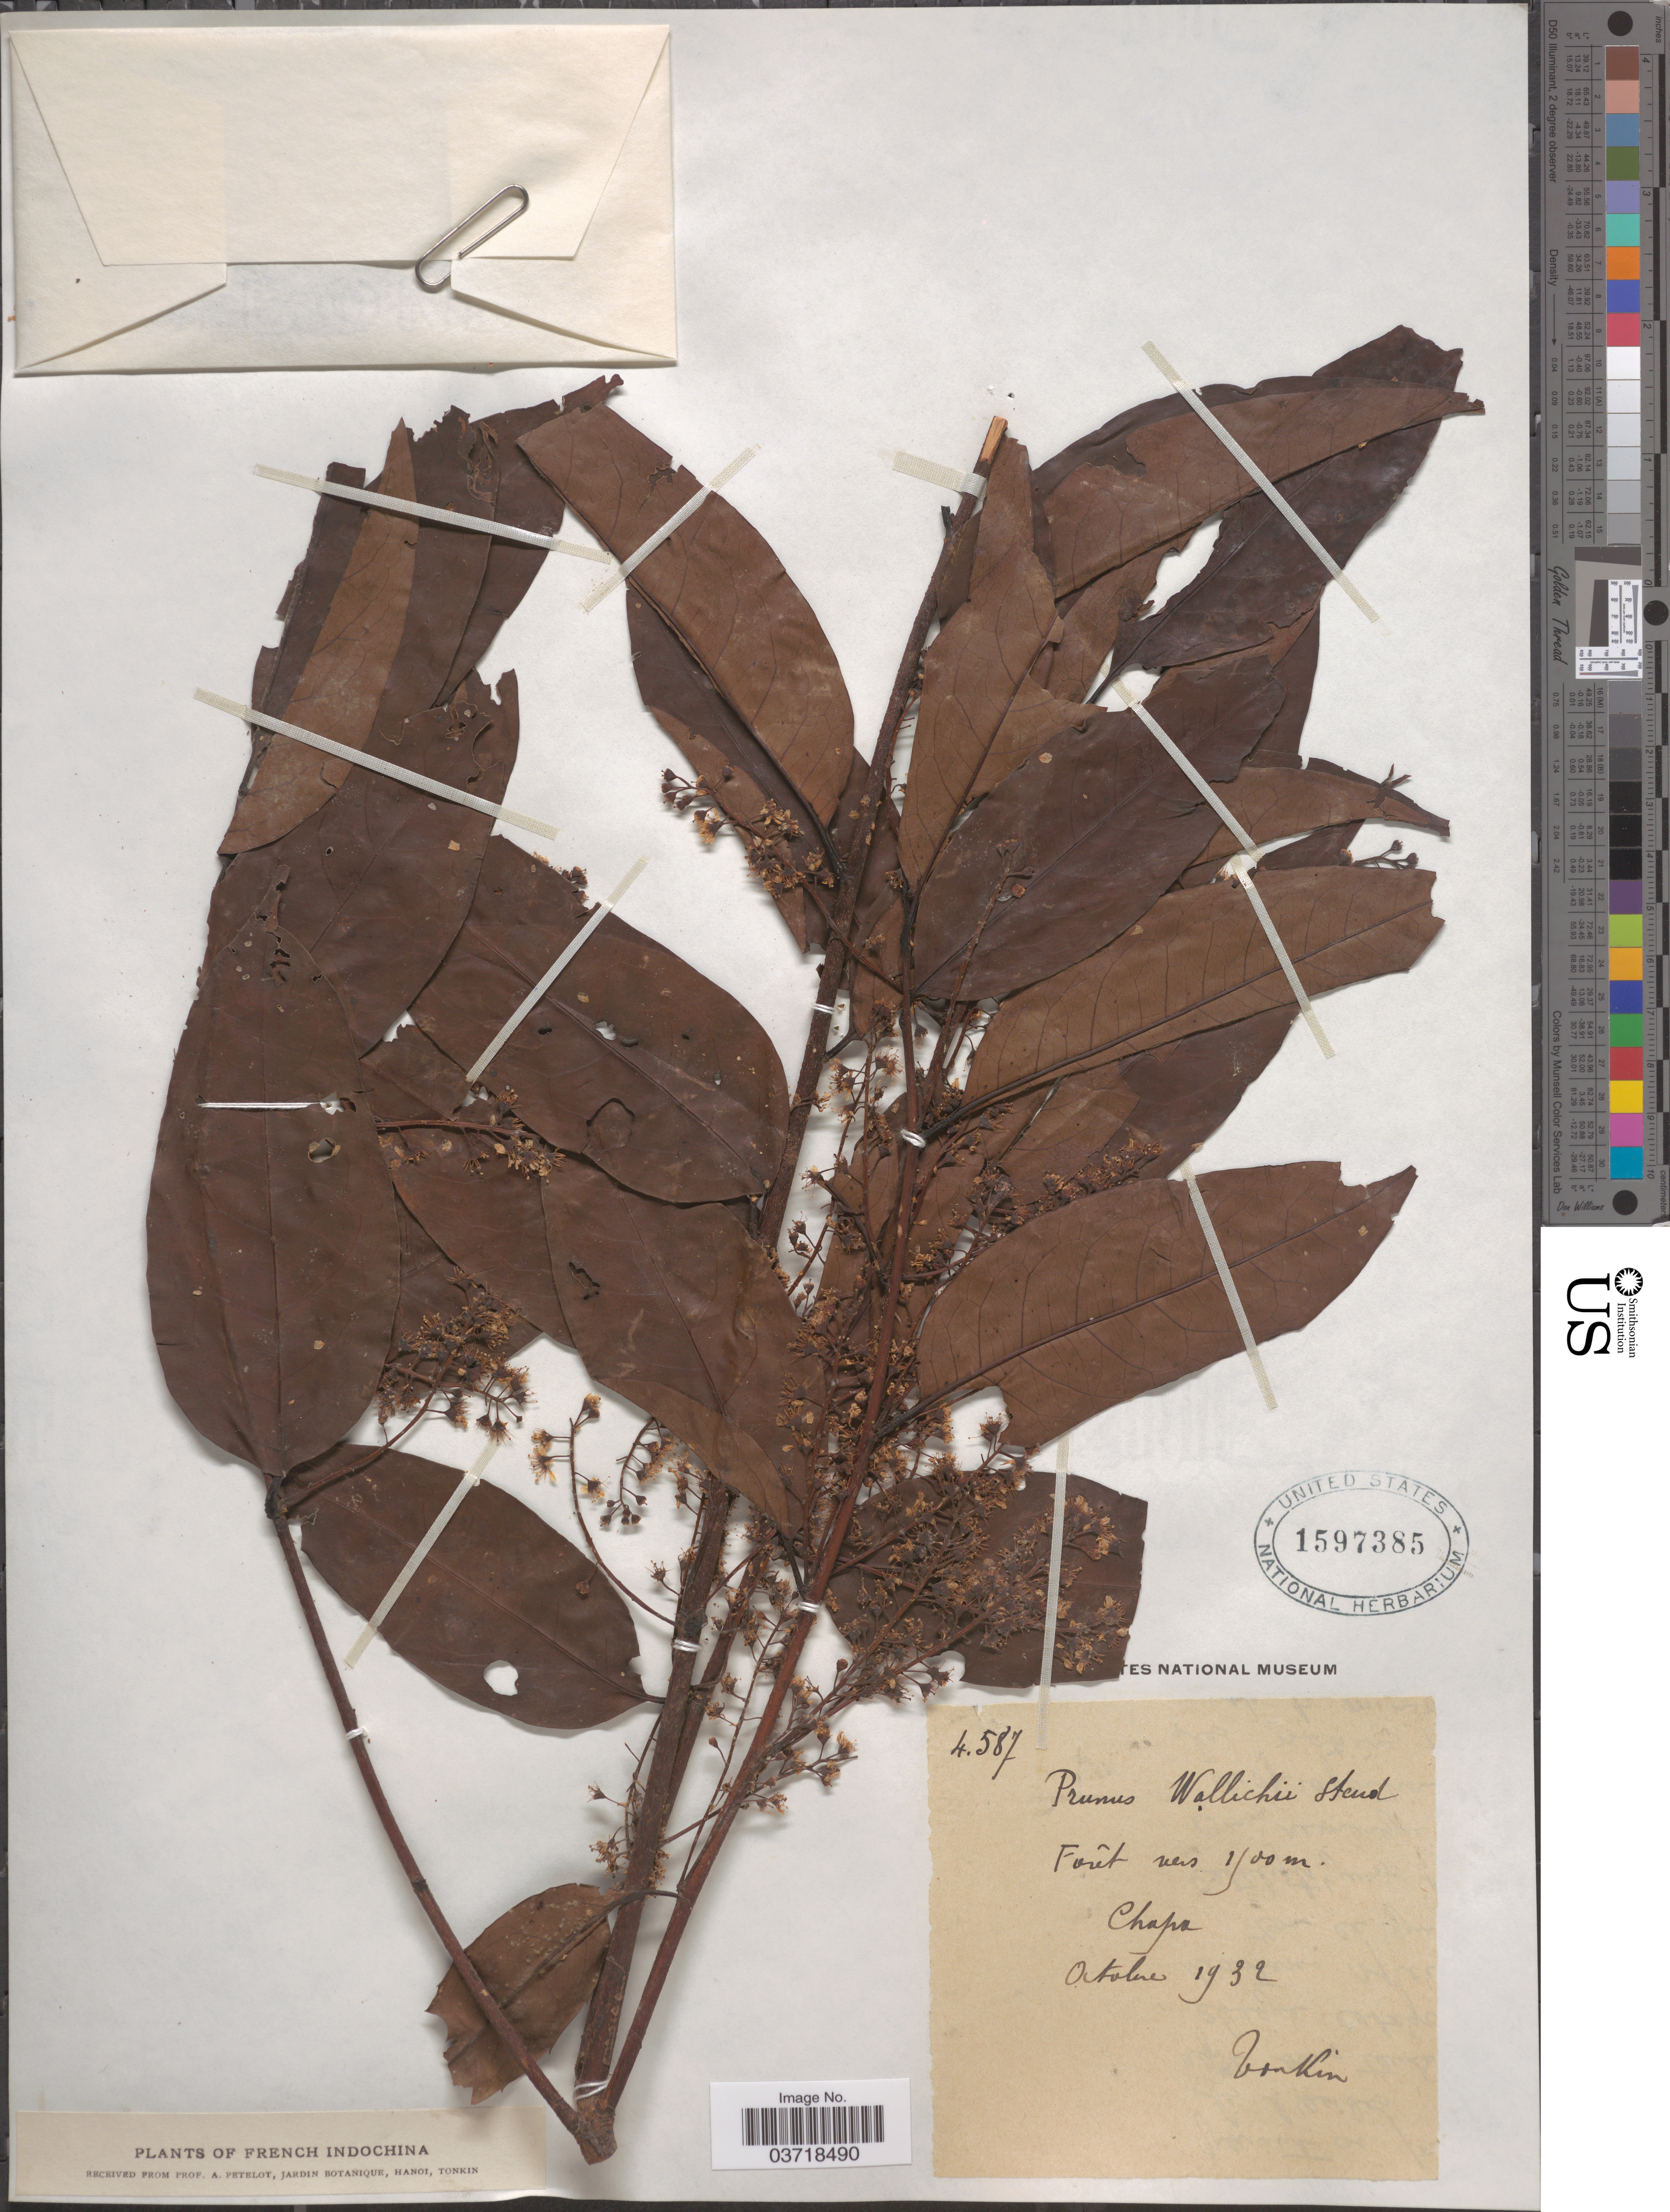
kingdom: Plantae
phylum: Tracheophyta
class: Magnoliopsida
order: Rosales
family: Rosaceae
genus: Prunus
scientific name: Prunus wallichii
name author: Steud.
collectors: P. A. Pételot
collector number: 4587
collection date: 1932-10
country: Vietnam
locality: Chapa.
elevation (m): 1700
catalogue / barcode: US 1597385